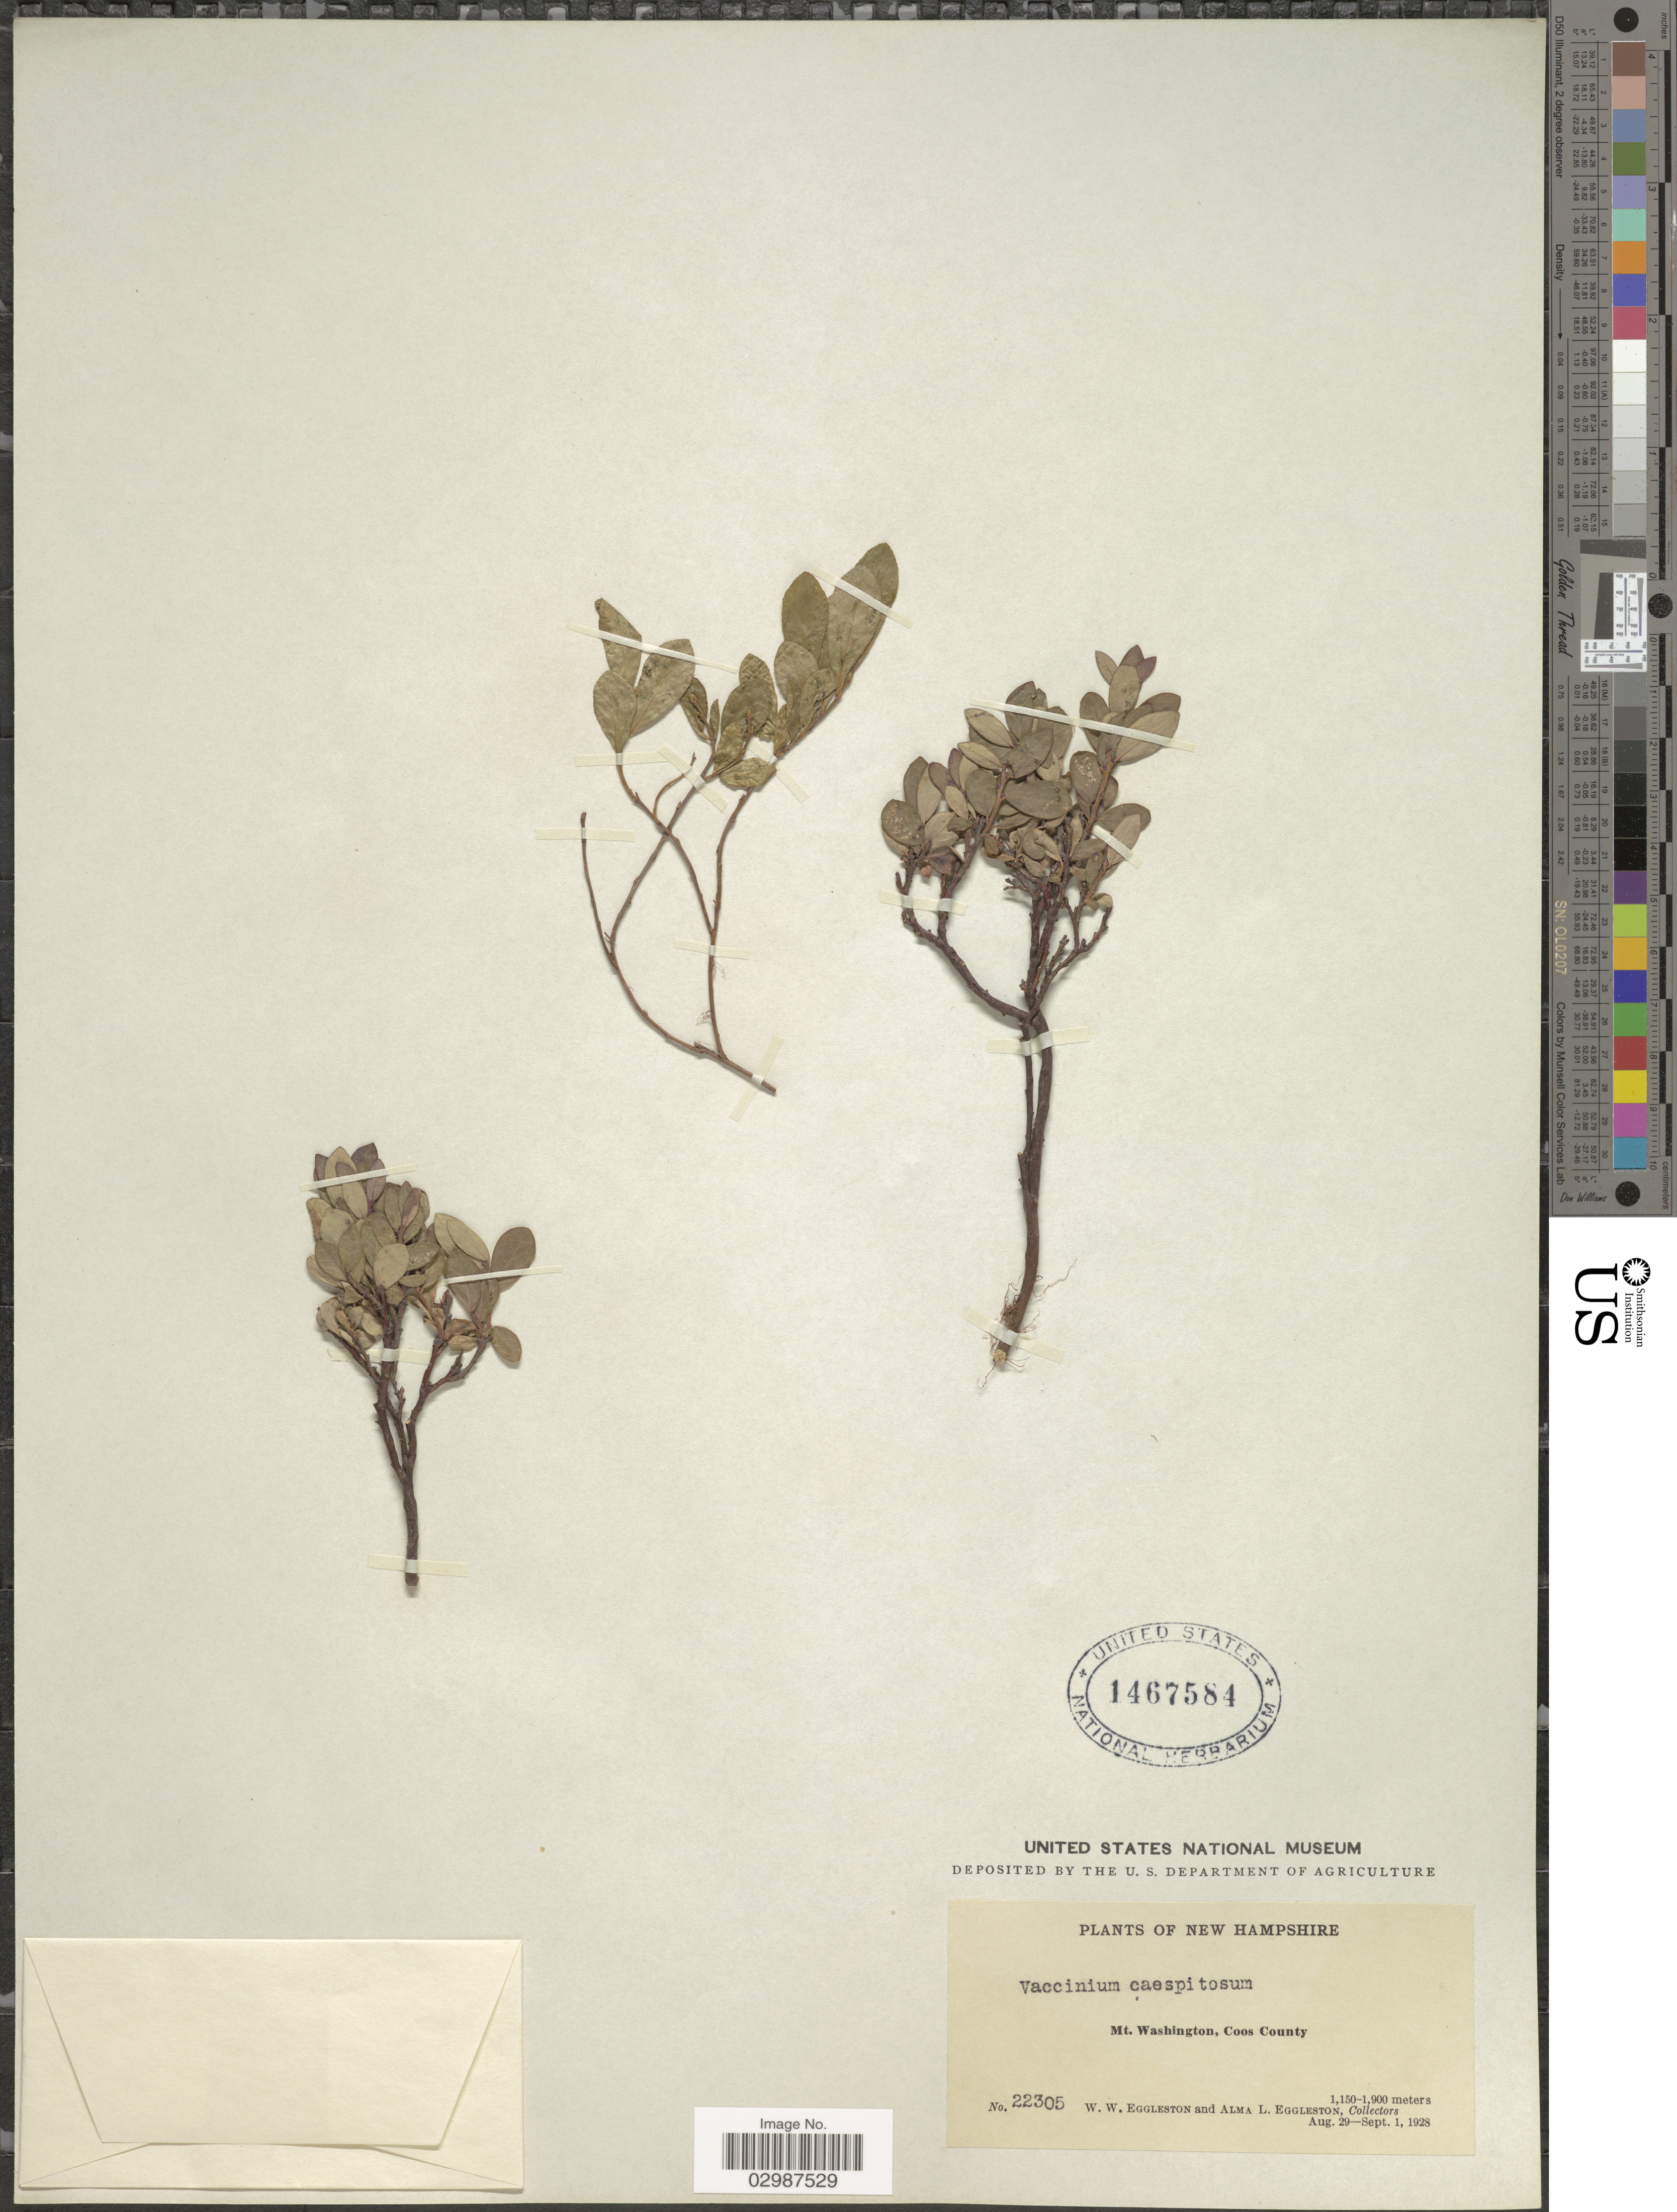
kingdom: Plantae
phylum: Tracheophyta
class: Magnoliopsida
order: Ericales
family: Ericaceae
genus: Vaccinium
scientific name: Vaccinium caespitosum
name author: Michx.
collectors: W. W. Eggleston & A. Eggleston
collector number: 22305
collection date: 1928-08-29/1928-09-01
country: United States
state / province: New Hampshire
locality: Mt. Washington, Coos County.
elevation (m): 1150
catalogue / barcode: US 1467584